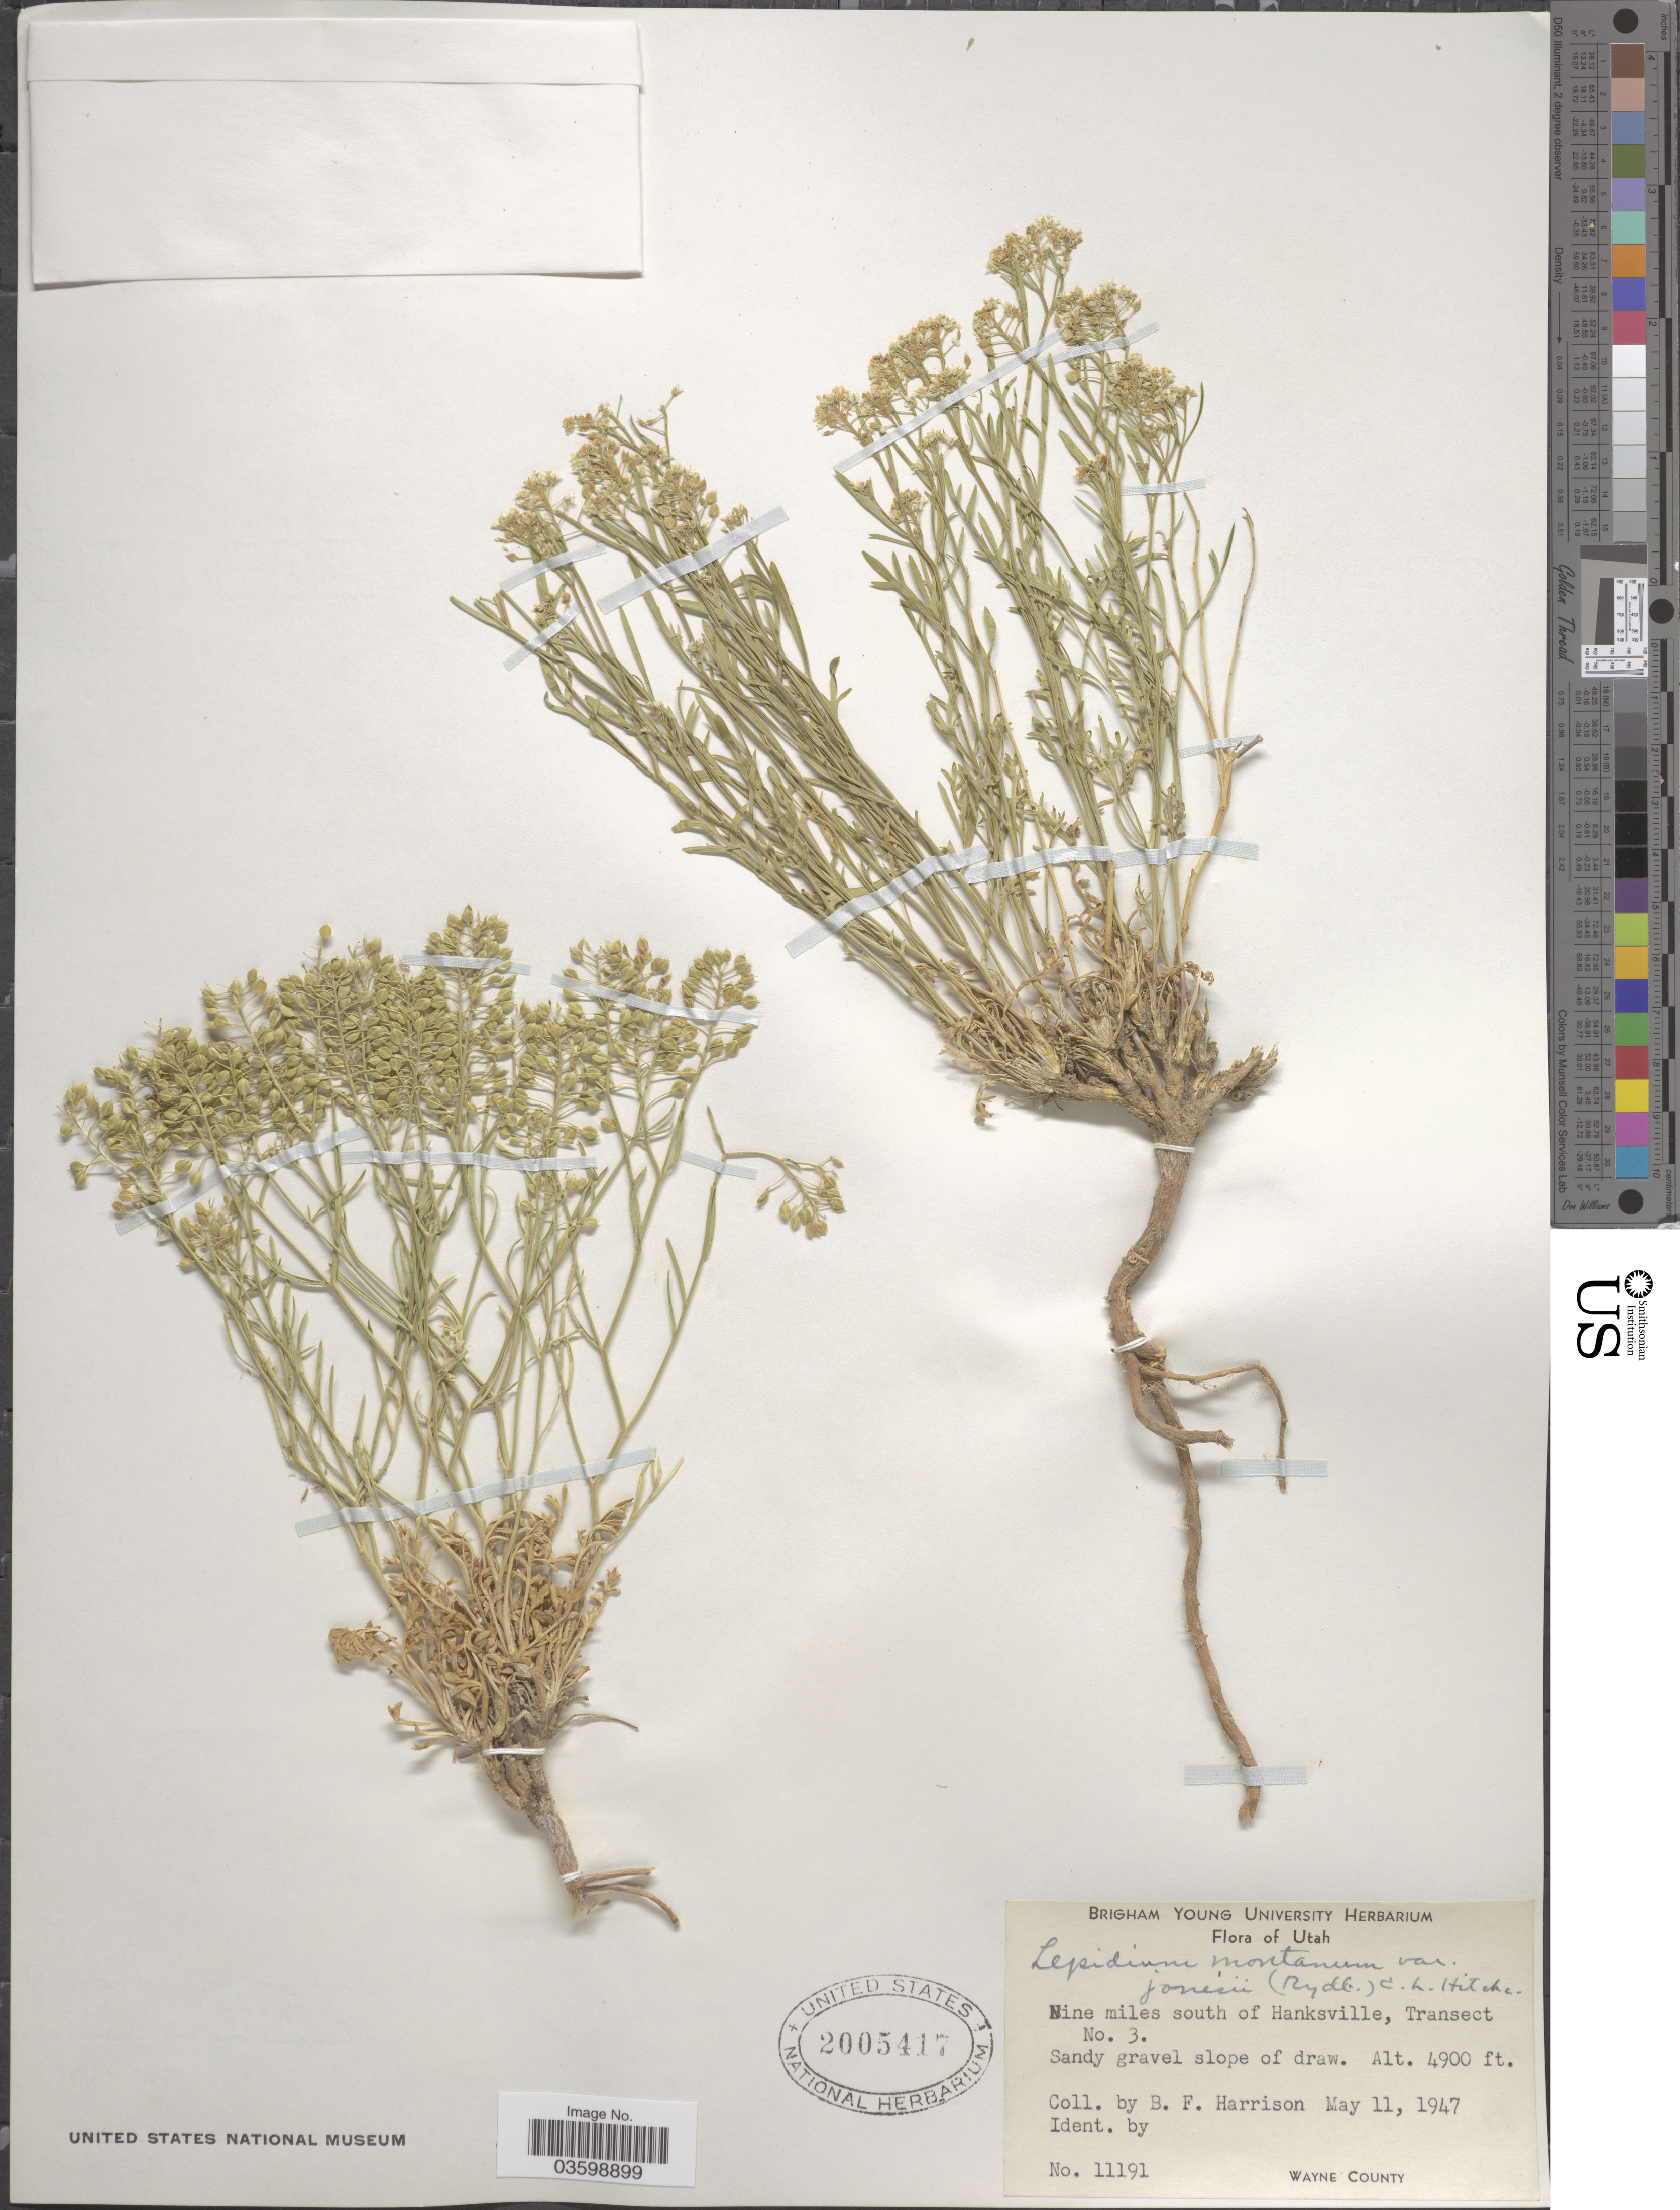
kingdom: Plantae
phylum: Tracheophyta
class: Magnoliopsida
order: Brassicales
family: Brassicaceae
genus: Lepidium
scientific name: Lepidium montanum var. jonesii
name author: (Rydb.) C.L. Hitchc.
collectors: B. F. Harrison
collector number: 11191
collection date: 1947-05-11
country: United States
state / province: Utah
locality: Nine miles south of Hanksville, Transect No. 3. Sandy gravel slope of draw. Wayne County.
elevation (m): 1494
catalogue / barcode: US 2005417